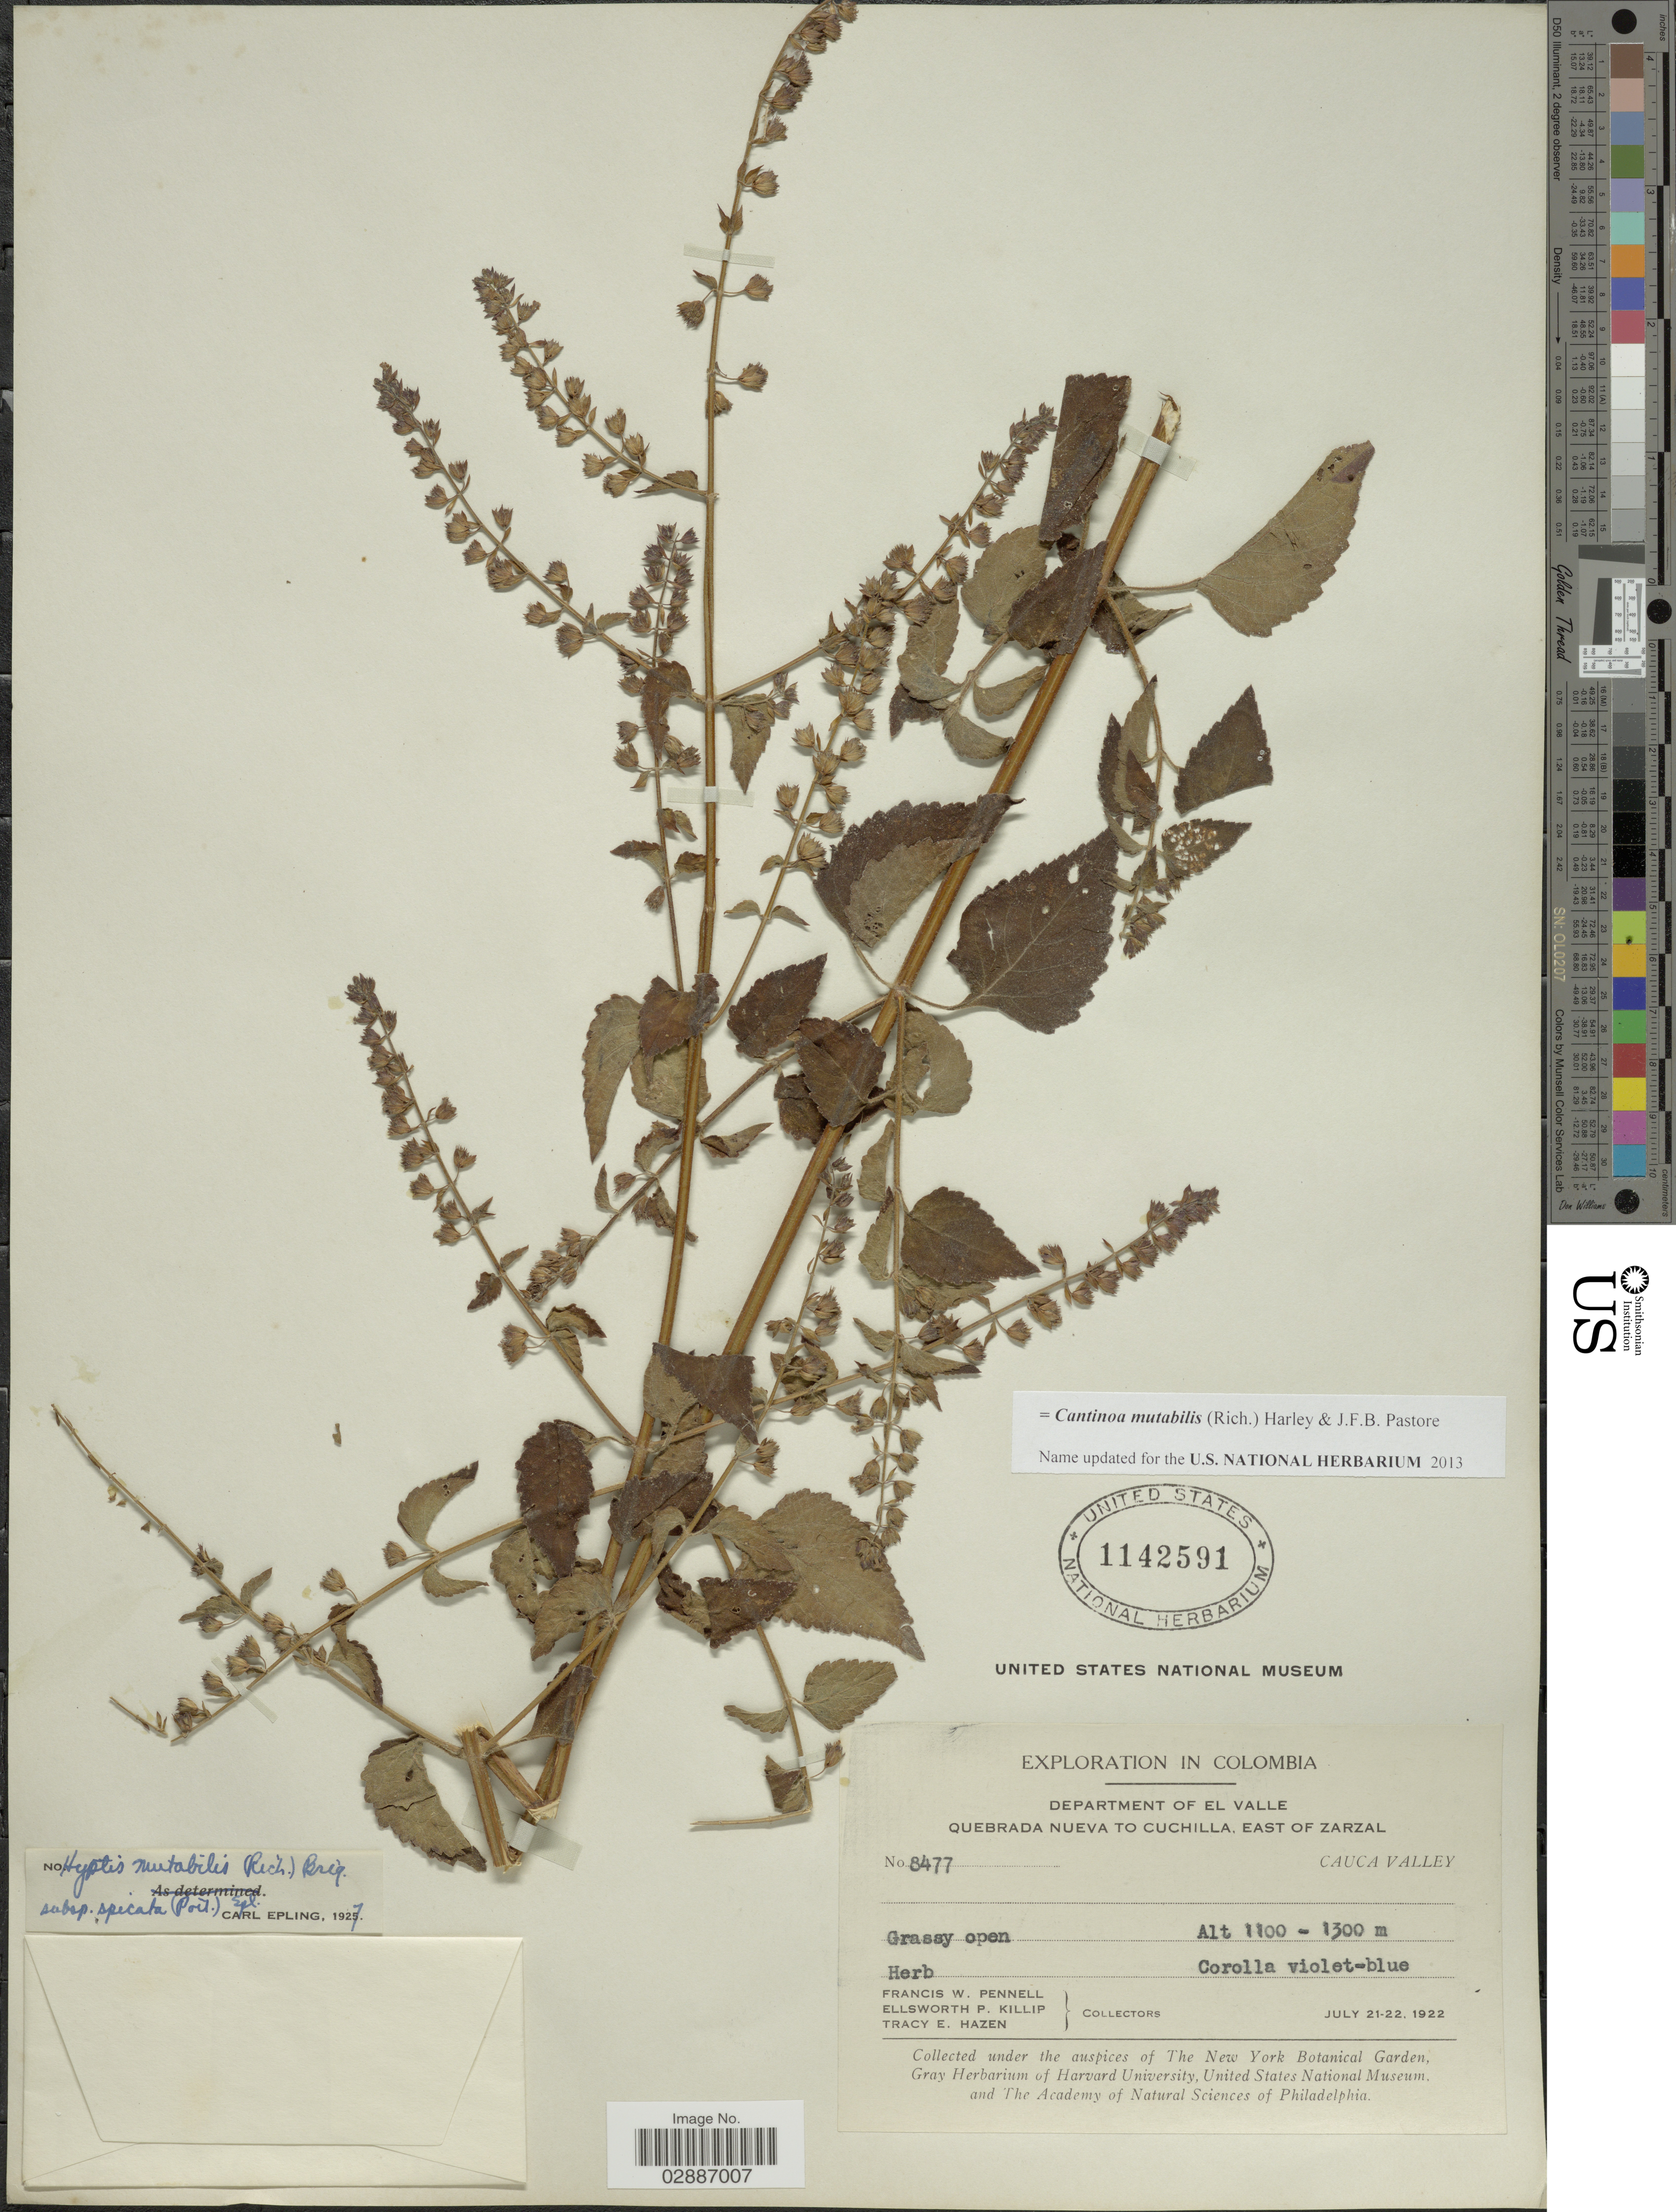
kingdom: Plantae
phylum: Tracheophyta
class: Magnoliopsida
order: Lamiales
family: Lamiaceae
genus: Cantinoa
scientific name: Cantinoa mutabilis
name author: (Epling) Harley & J.F.B. Pastore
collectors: F. W. Pennell, E. P. Killip & T. E. Hazen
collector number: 8477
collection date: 1922-07-21/1922-07-22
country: Colombia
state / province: Valle del Cauca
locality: Department of El Valle. Quebrada Nueva to Cuchilla. East of Zarzal. Cauca Valley.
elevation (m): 1100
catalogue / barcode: US 1142591